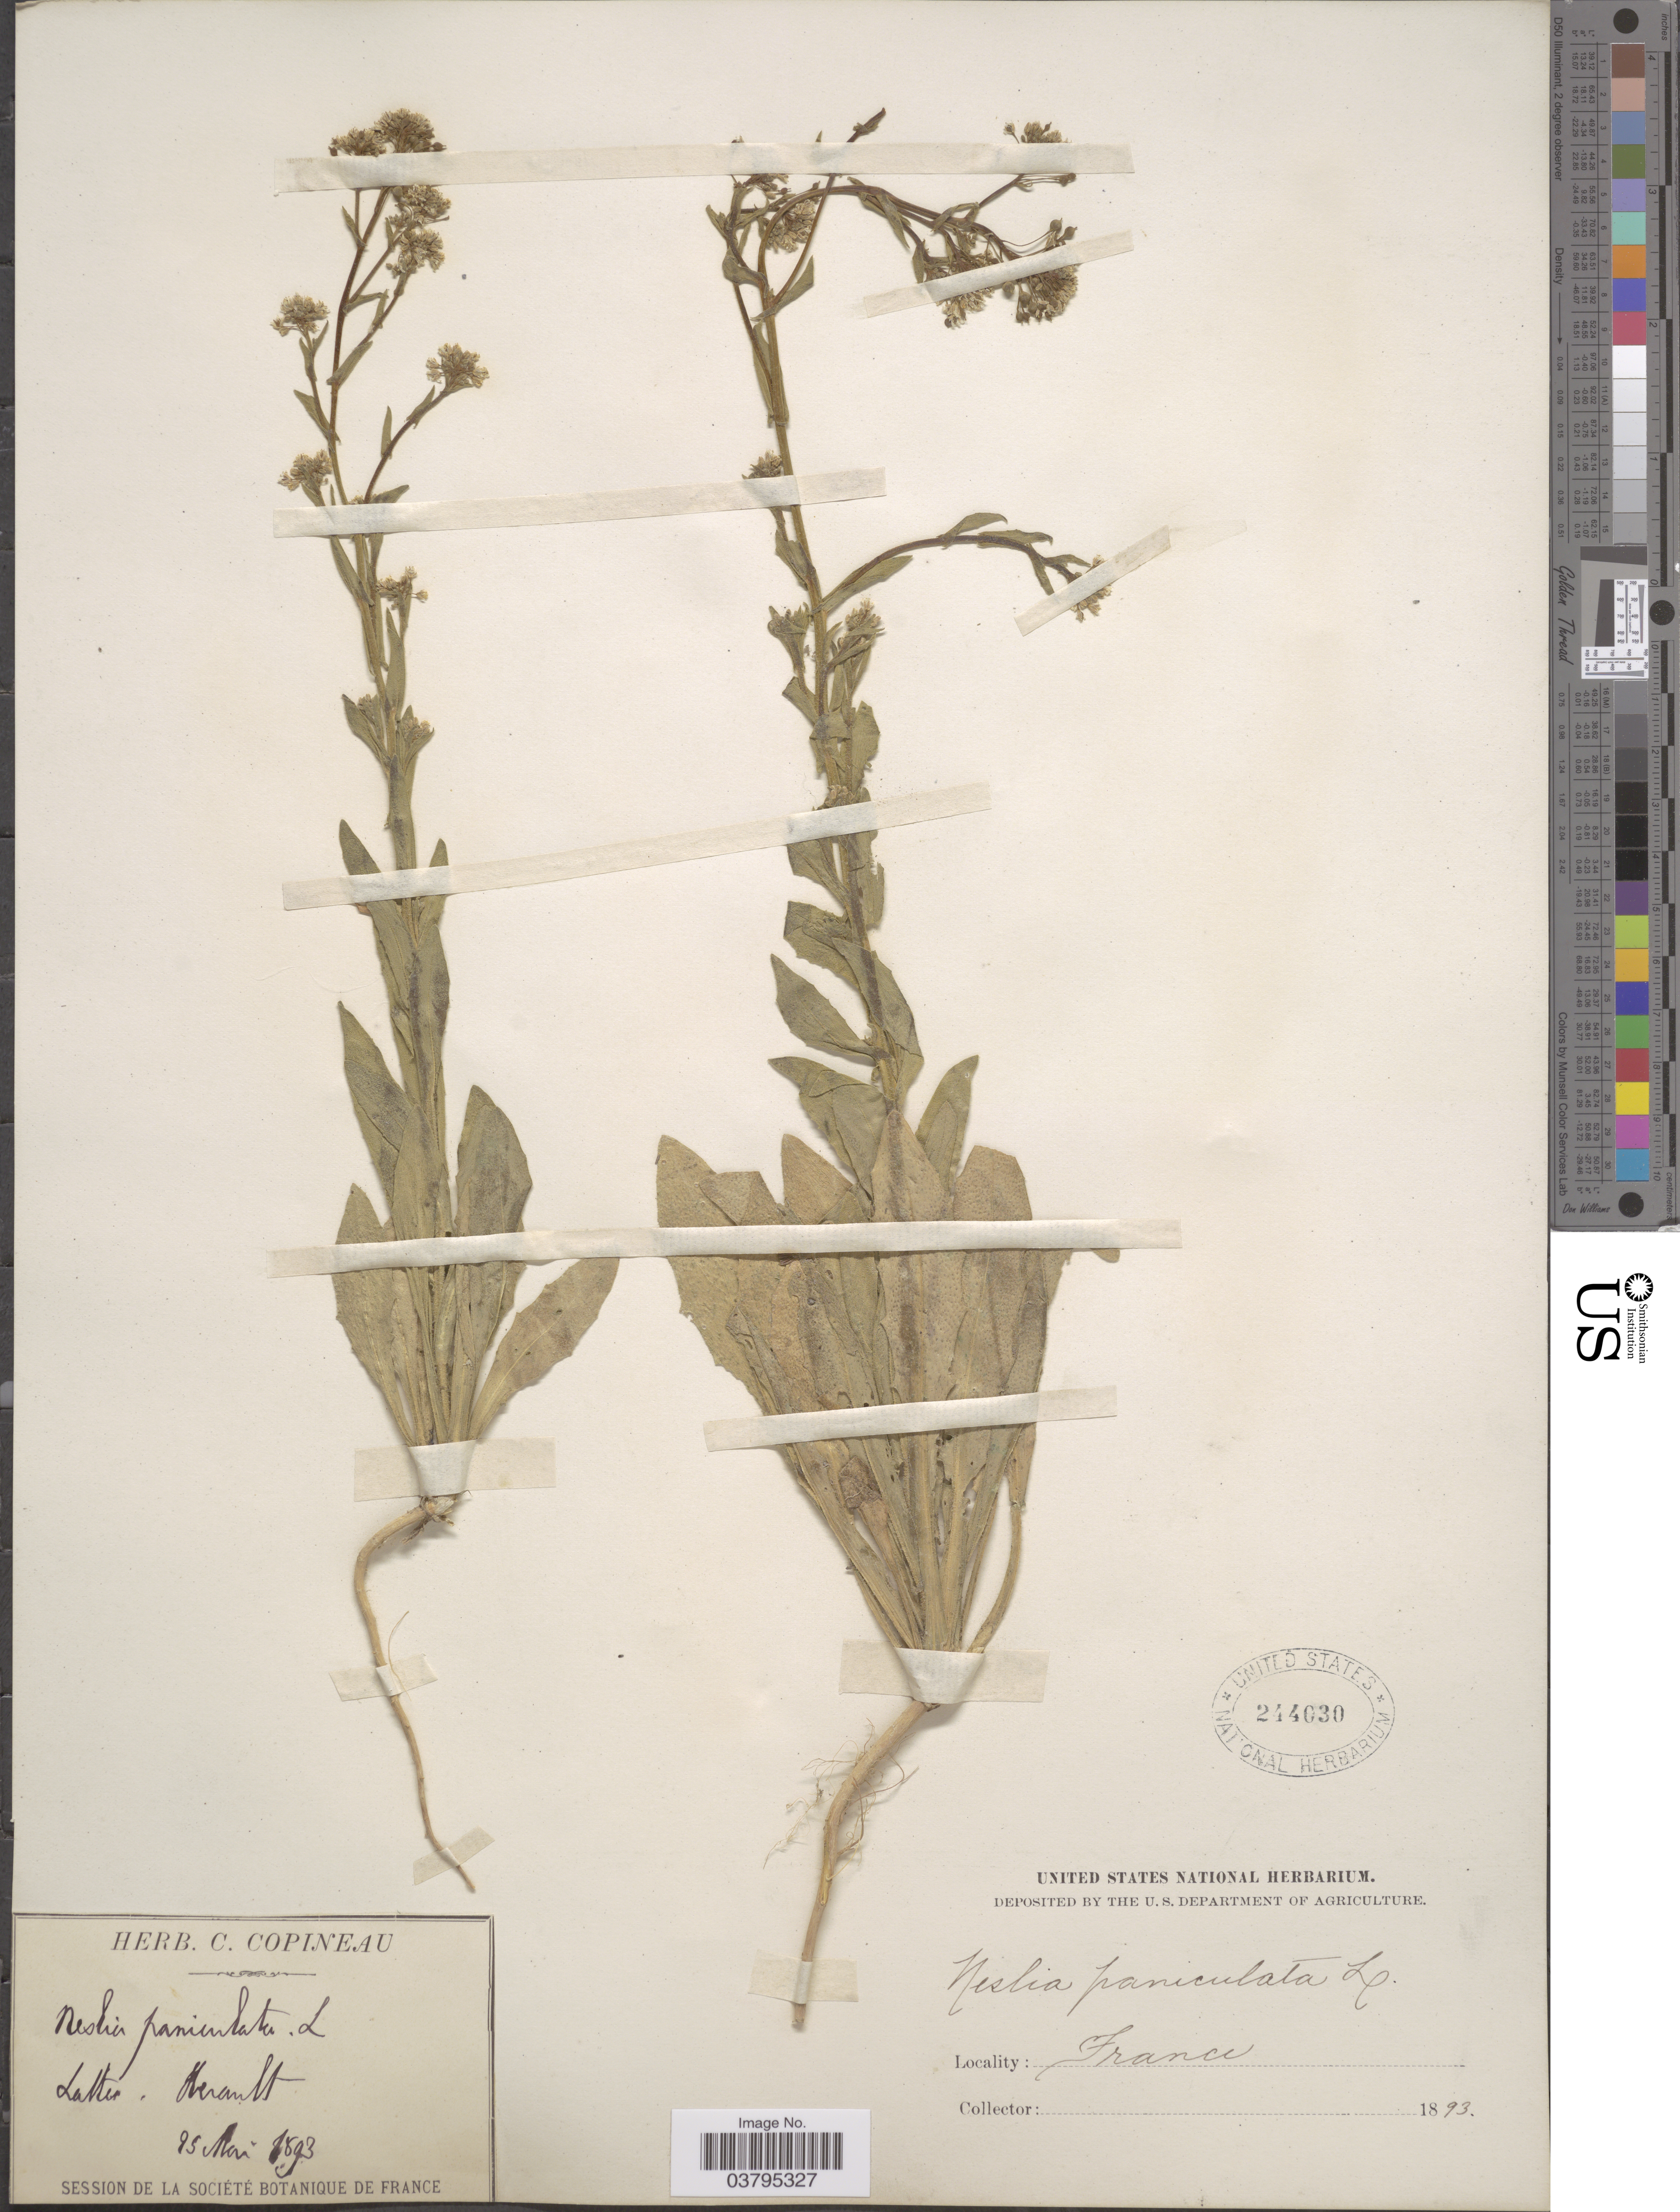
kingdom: Plantae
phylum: Tracheophyta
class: Magnoliopsida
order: Brassicales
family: Brassicaceae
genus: Neslia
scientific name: Neslia paniculata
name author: (L.) Desv.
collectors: ex herb. C. Copineau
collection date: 1893-05-25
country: France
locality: Latter, Herault.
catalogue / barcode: US 244030